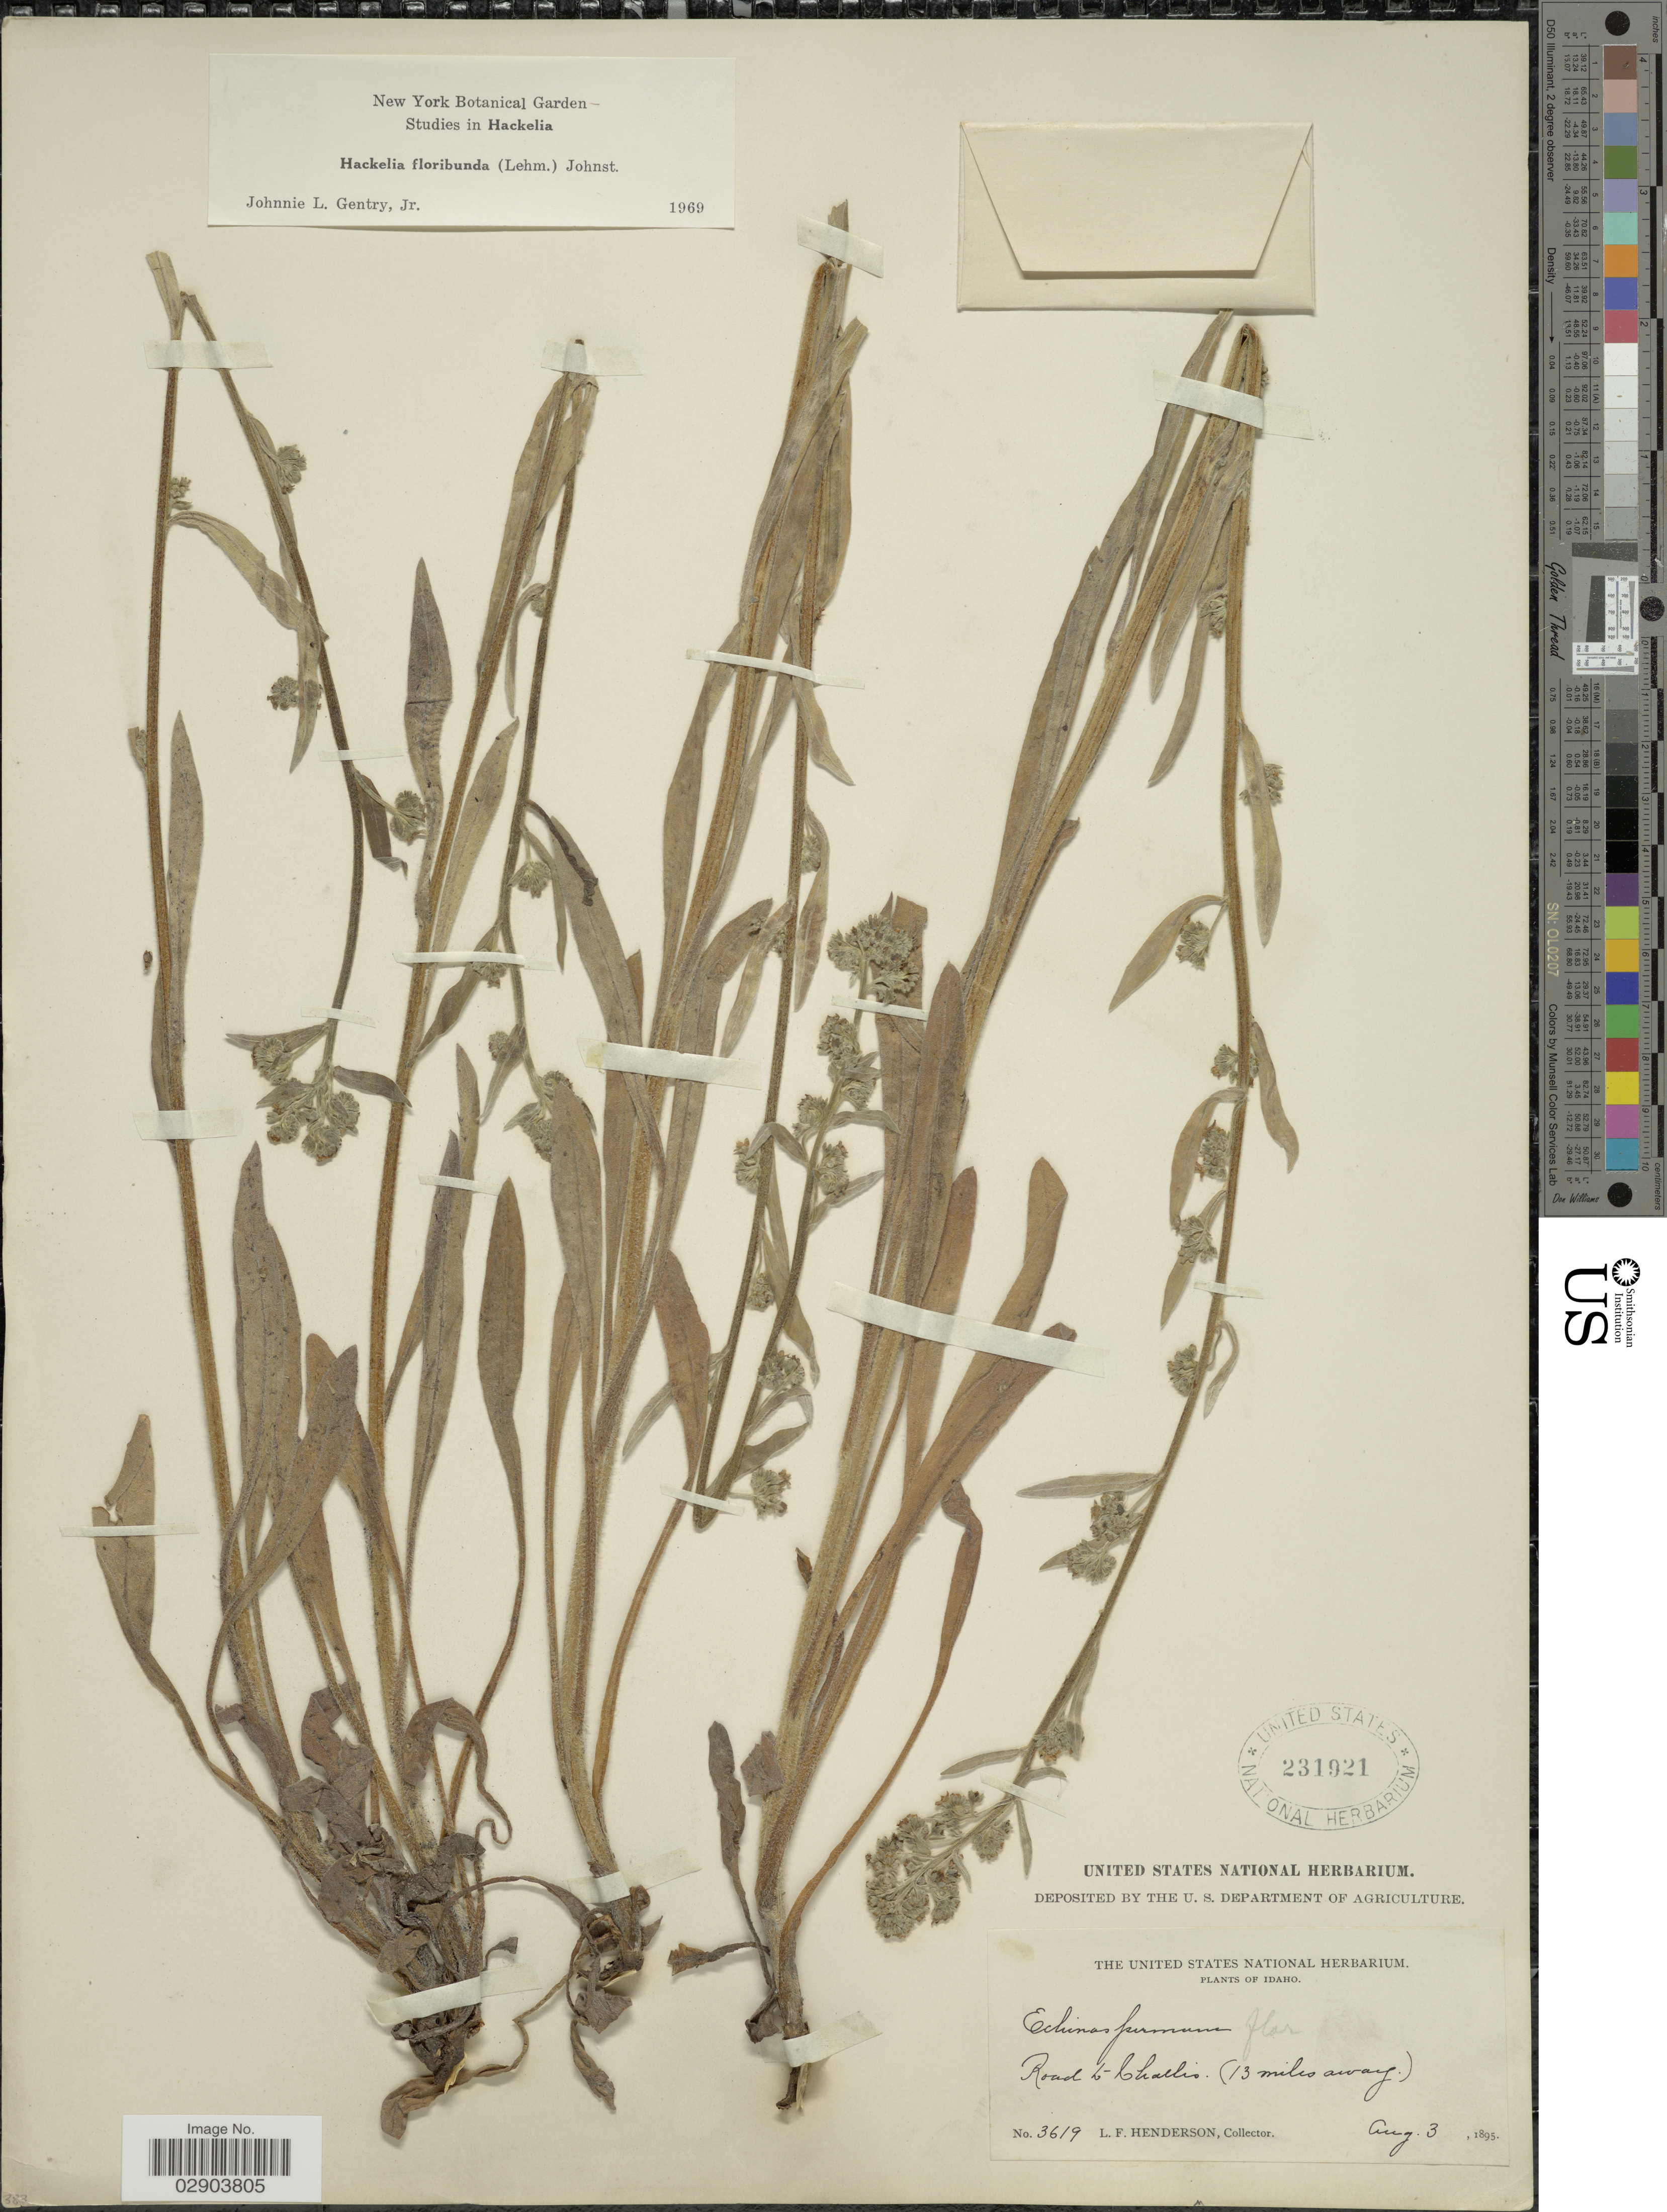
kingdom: Plantae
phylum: Tracheophyta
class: Magnoliopsida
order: Boraginales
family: Boraginaceae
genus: Hackelia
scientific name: Hackelia floribunda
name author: (Lehm.) I.M. Johnst.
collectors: L. Henderson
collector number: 3619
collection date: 1895-08-03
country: United States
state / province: Idaho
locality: Road to Challis (13 miles away).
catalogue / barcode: US 231921